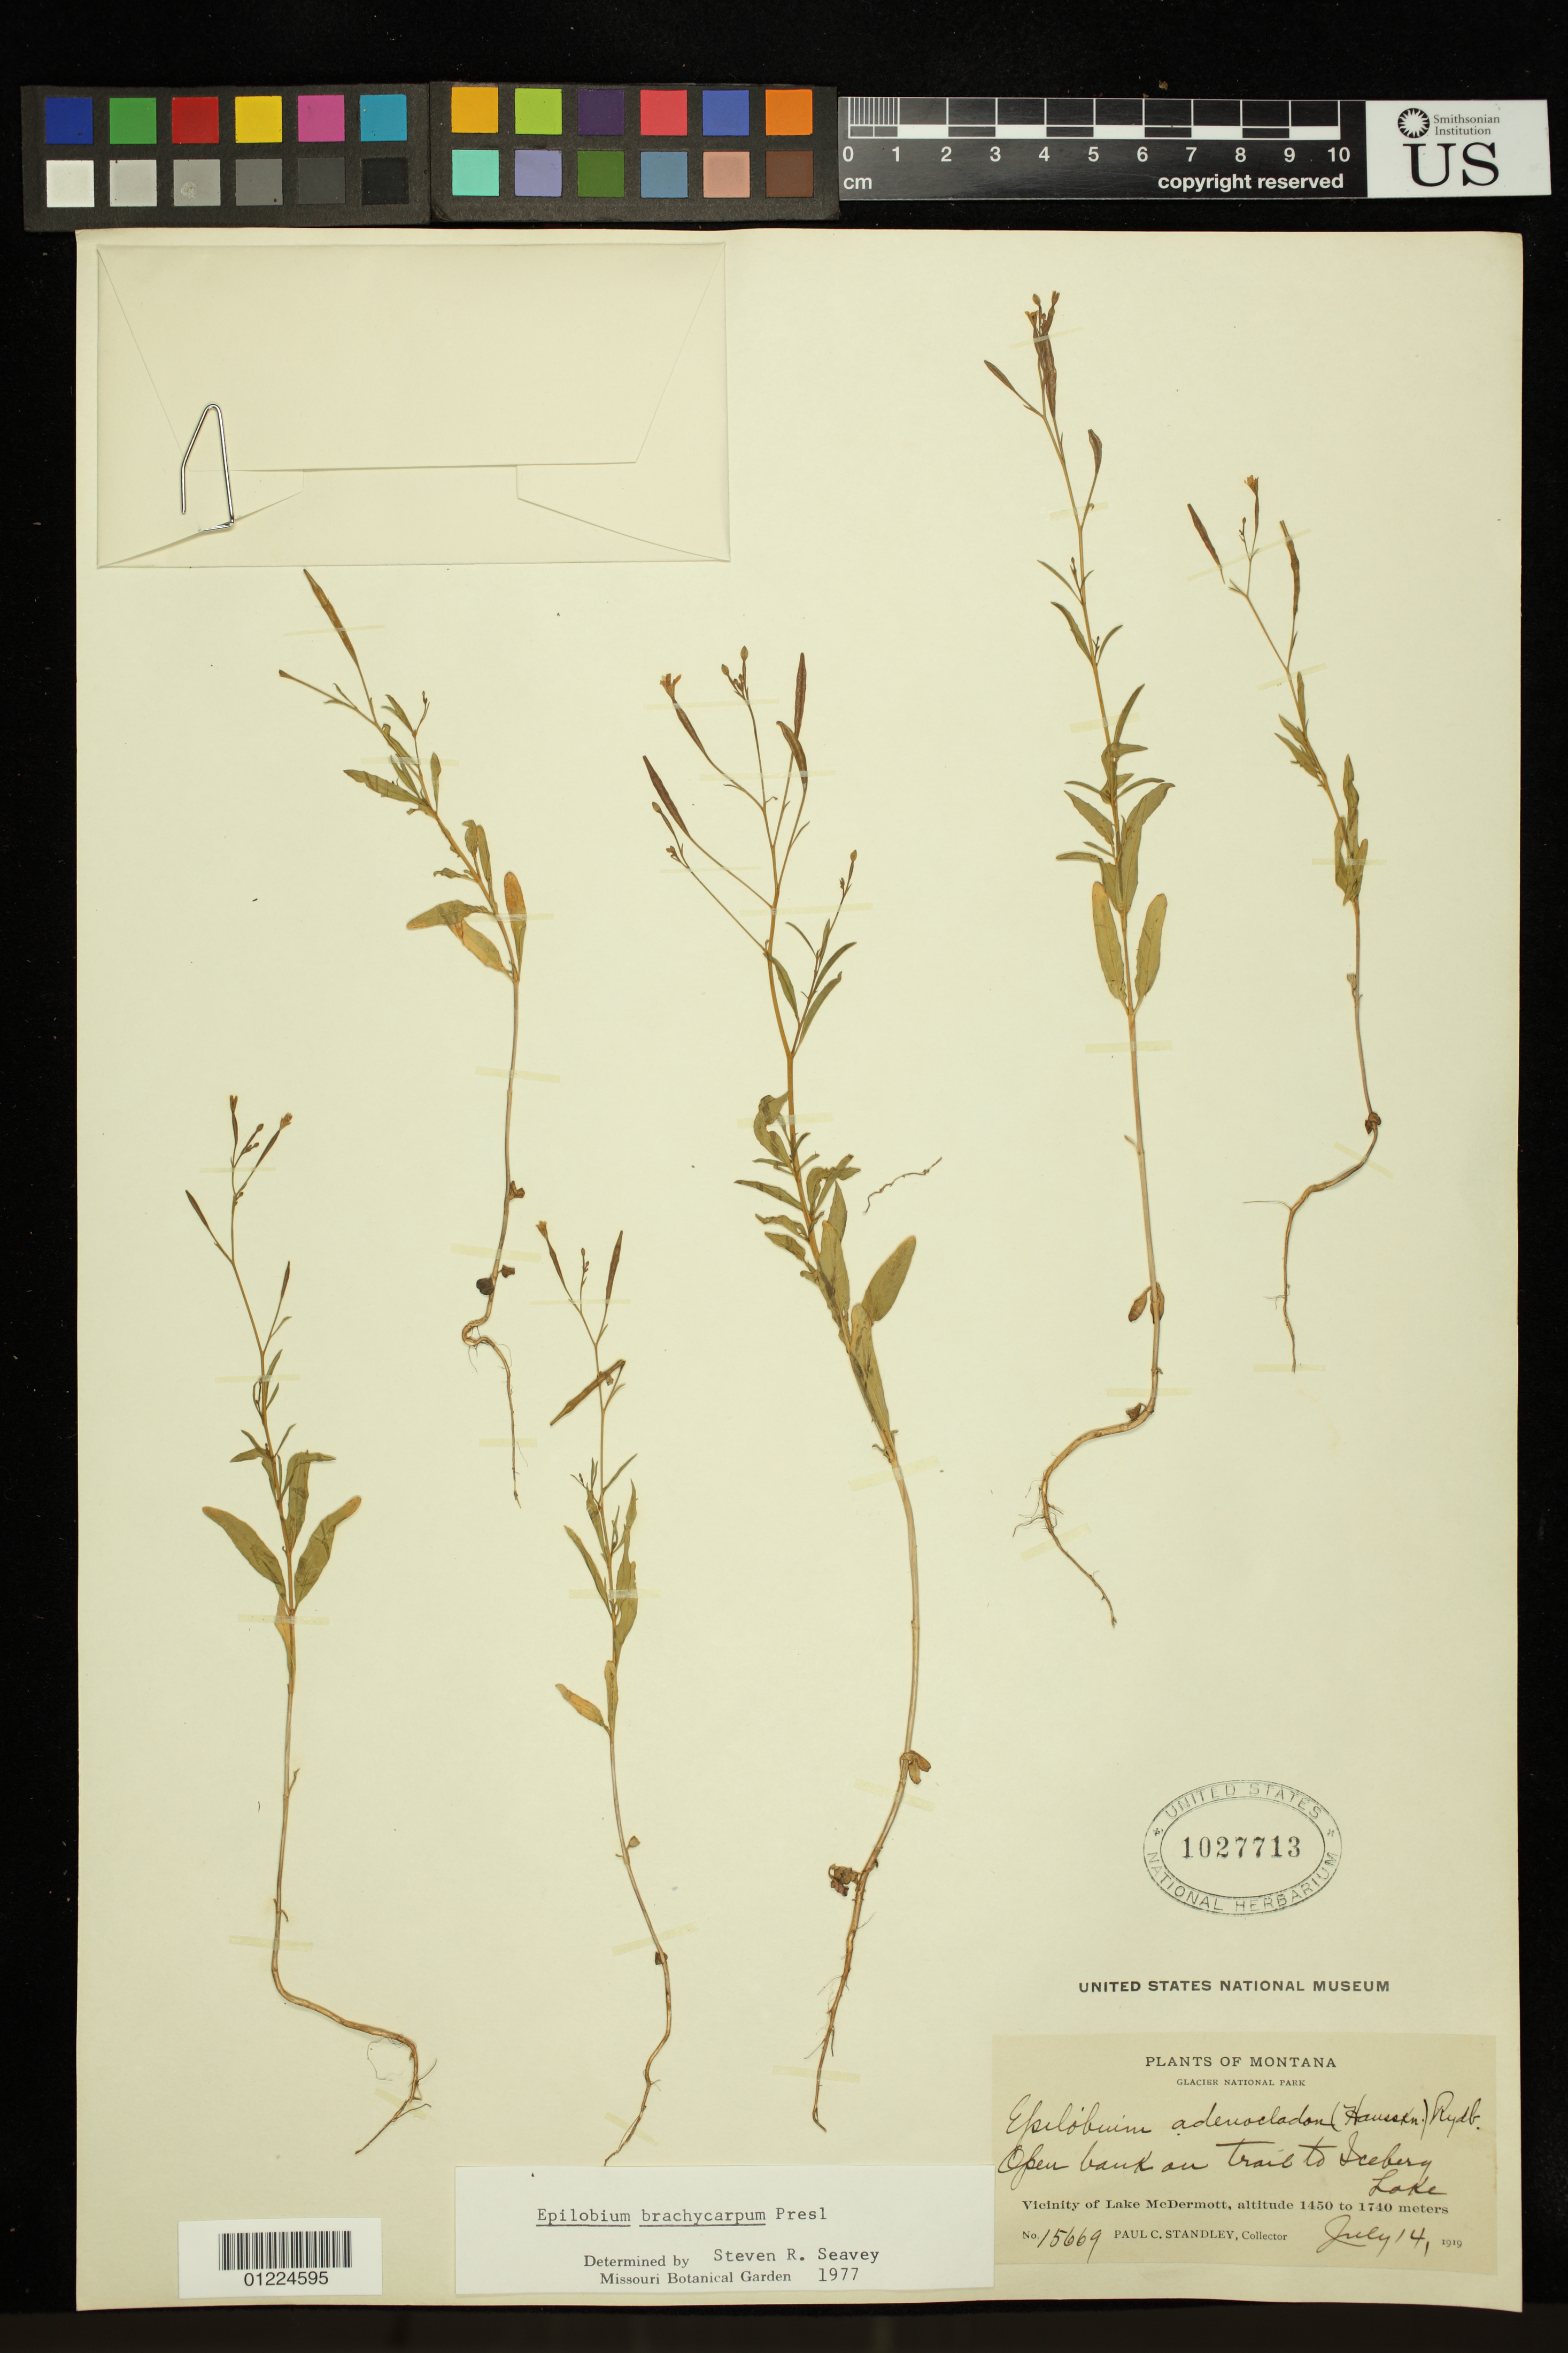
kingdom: Plantae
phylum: Tracheophyta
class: Magnoliopsida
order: Myrtales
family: Onagraceae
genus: Epilobium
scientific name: Epilobium brachycarpum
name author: C. Presl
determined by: Seavey, S. R.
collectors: P. C. Standley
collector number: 15669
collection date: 1919-07-14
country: United States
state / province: Montana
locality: Vicinity of Lake McDermott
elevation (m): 1450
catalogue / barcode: US 1027713